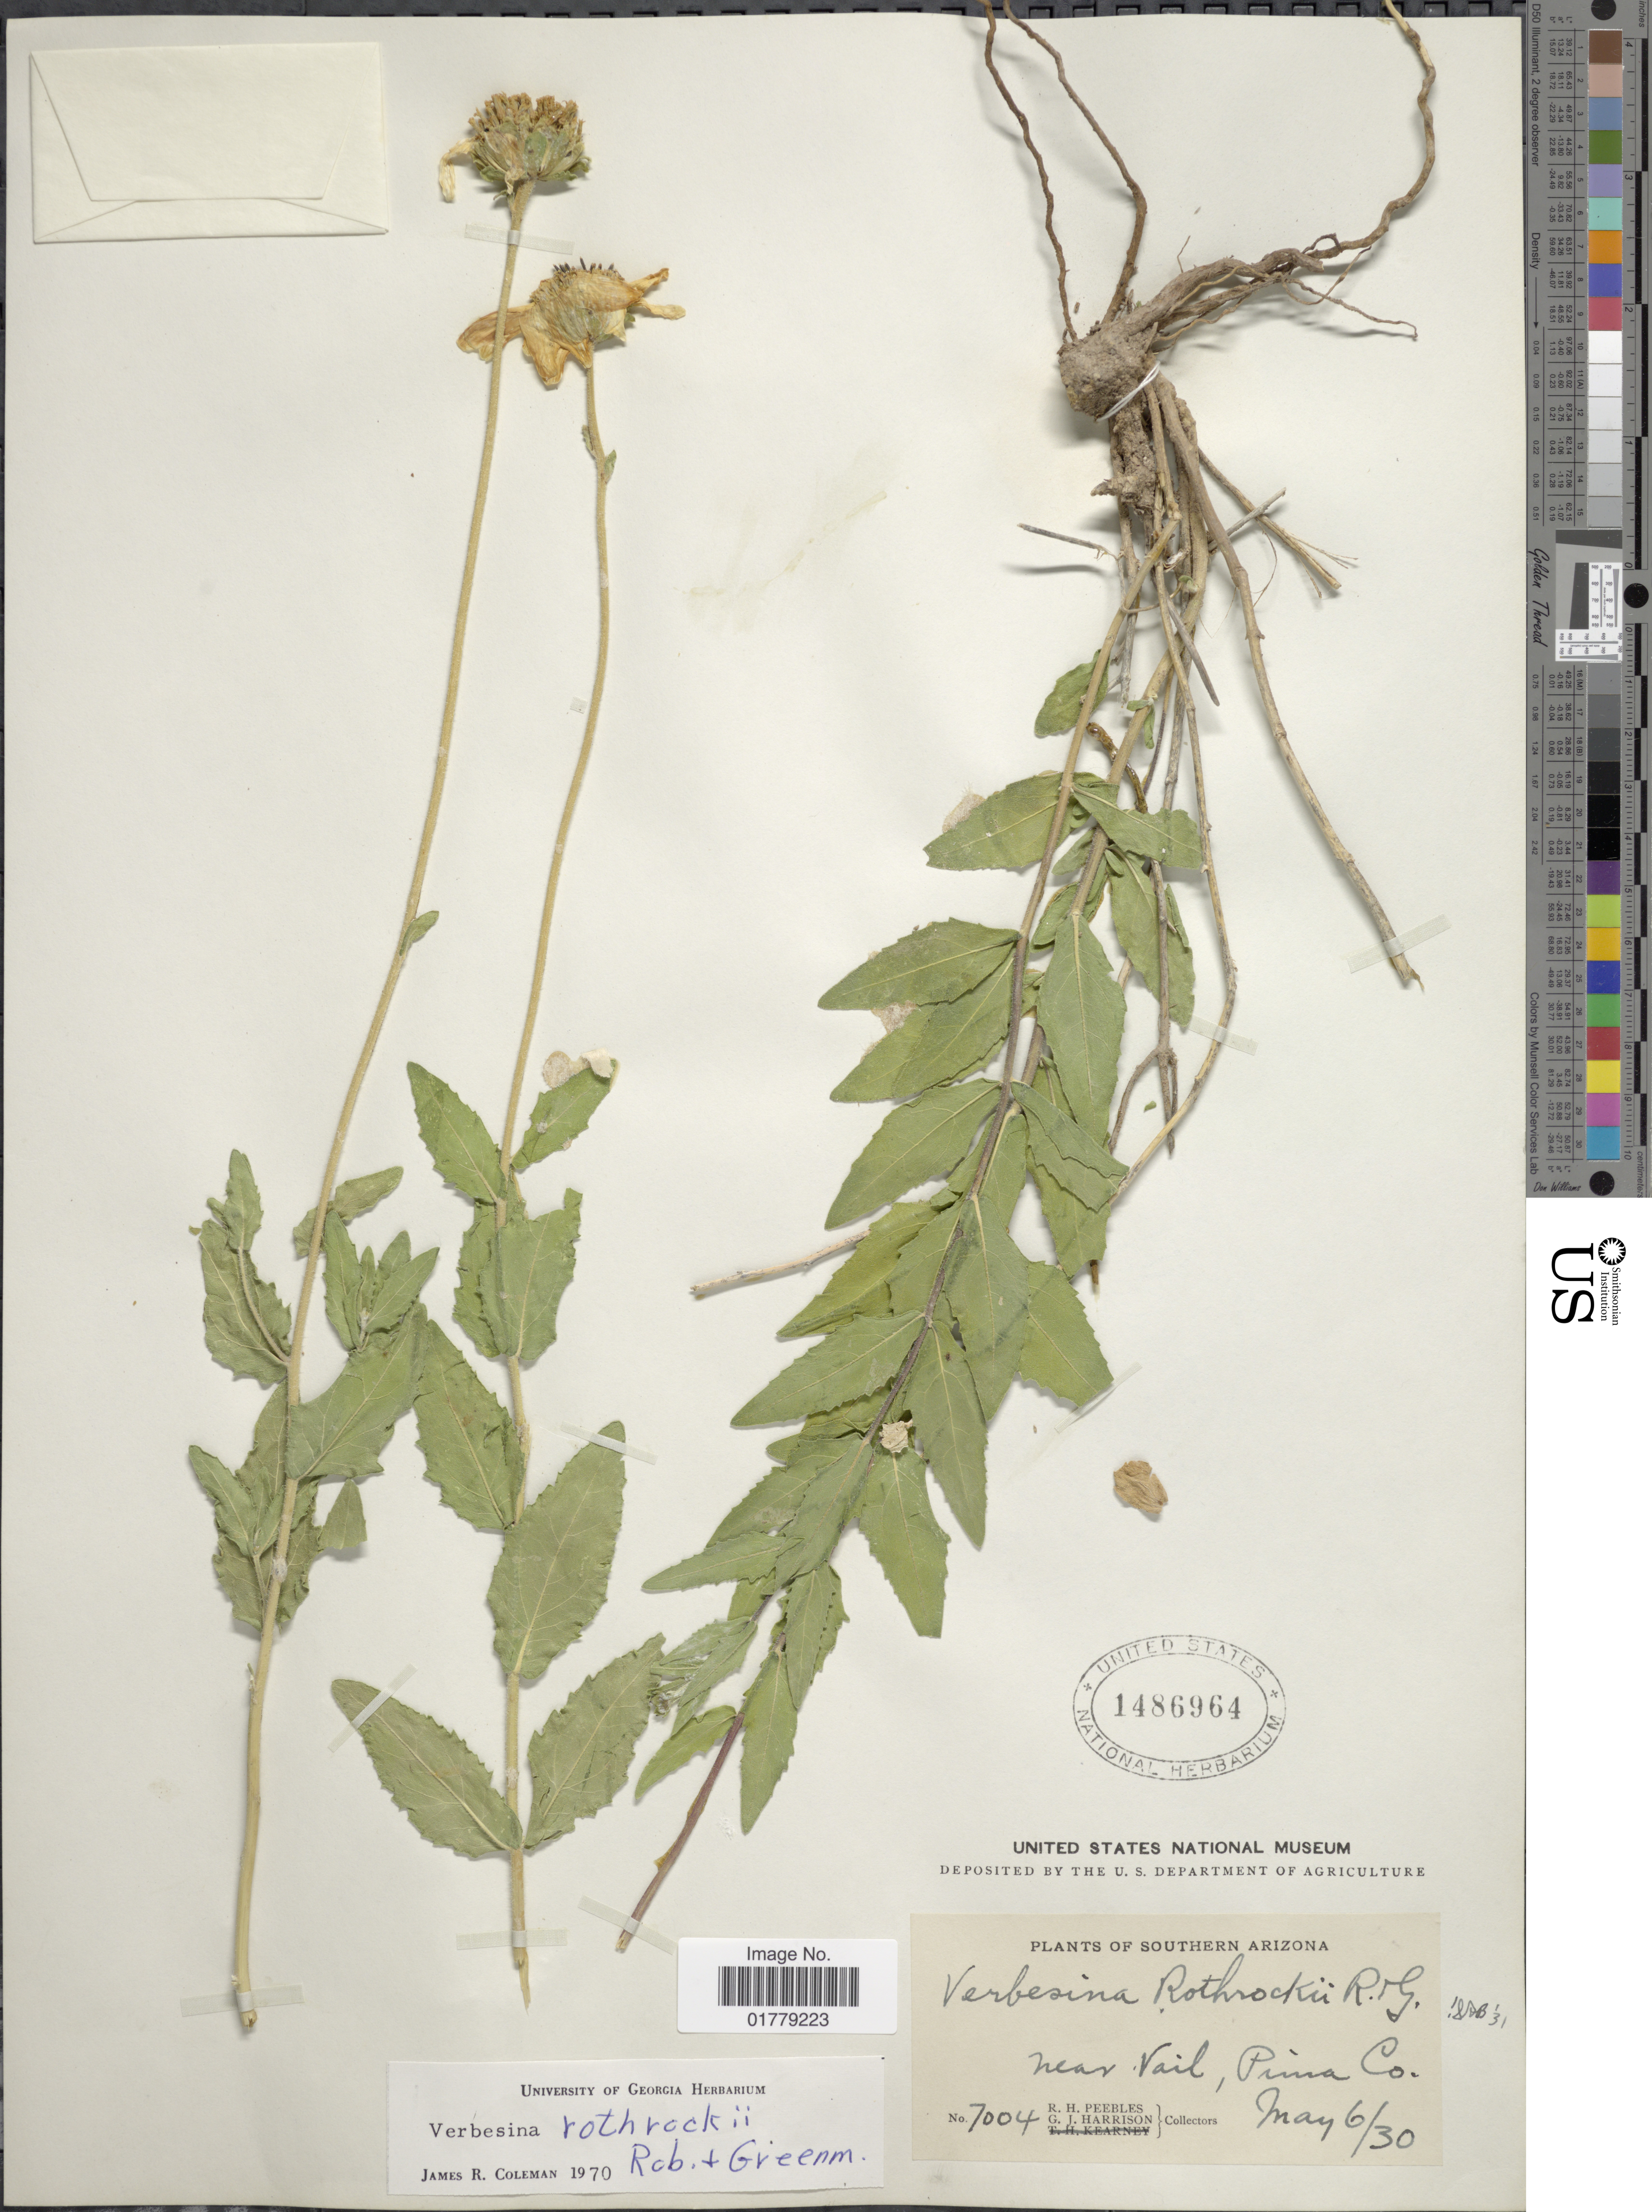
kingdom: Plantae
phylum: Tracheophyta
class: Magnoliopsida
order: Asterales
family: Asteraceae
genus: Verbesina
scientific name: Verbesina rothrockii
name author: B.L. Rob. & Greenm.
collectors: R. H. Peebles & G. J. Harrison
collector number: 7004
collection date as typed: Transcribed d/m/y: 6/5/30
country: United States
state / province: Arizona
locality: Southern Arizona. Near Vail, Pima Co.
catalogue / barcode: US 1486964